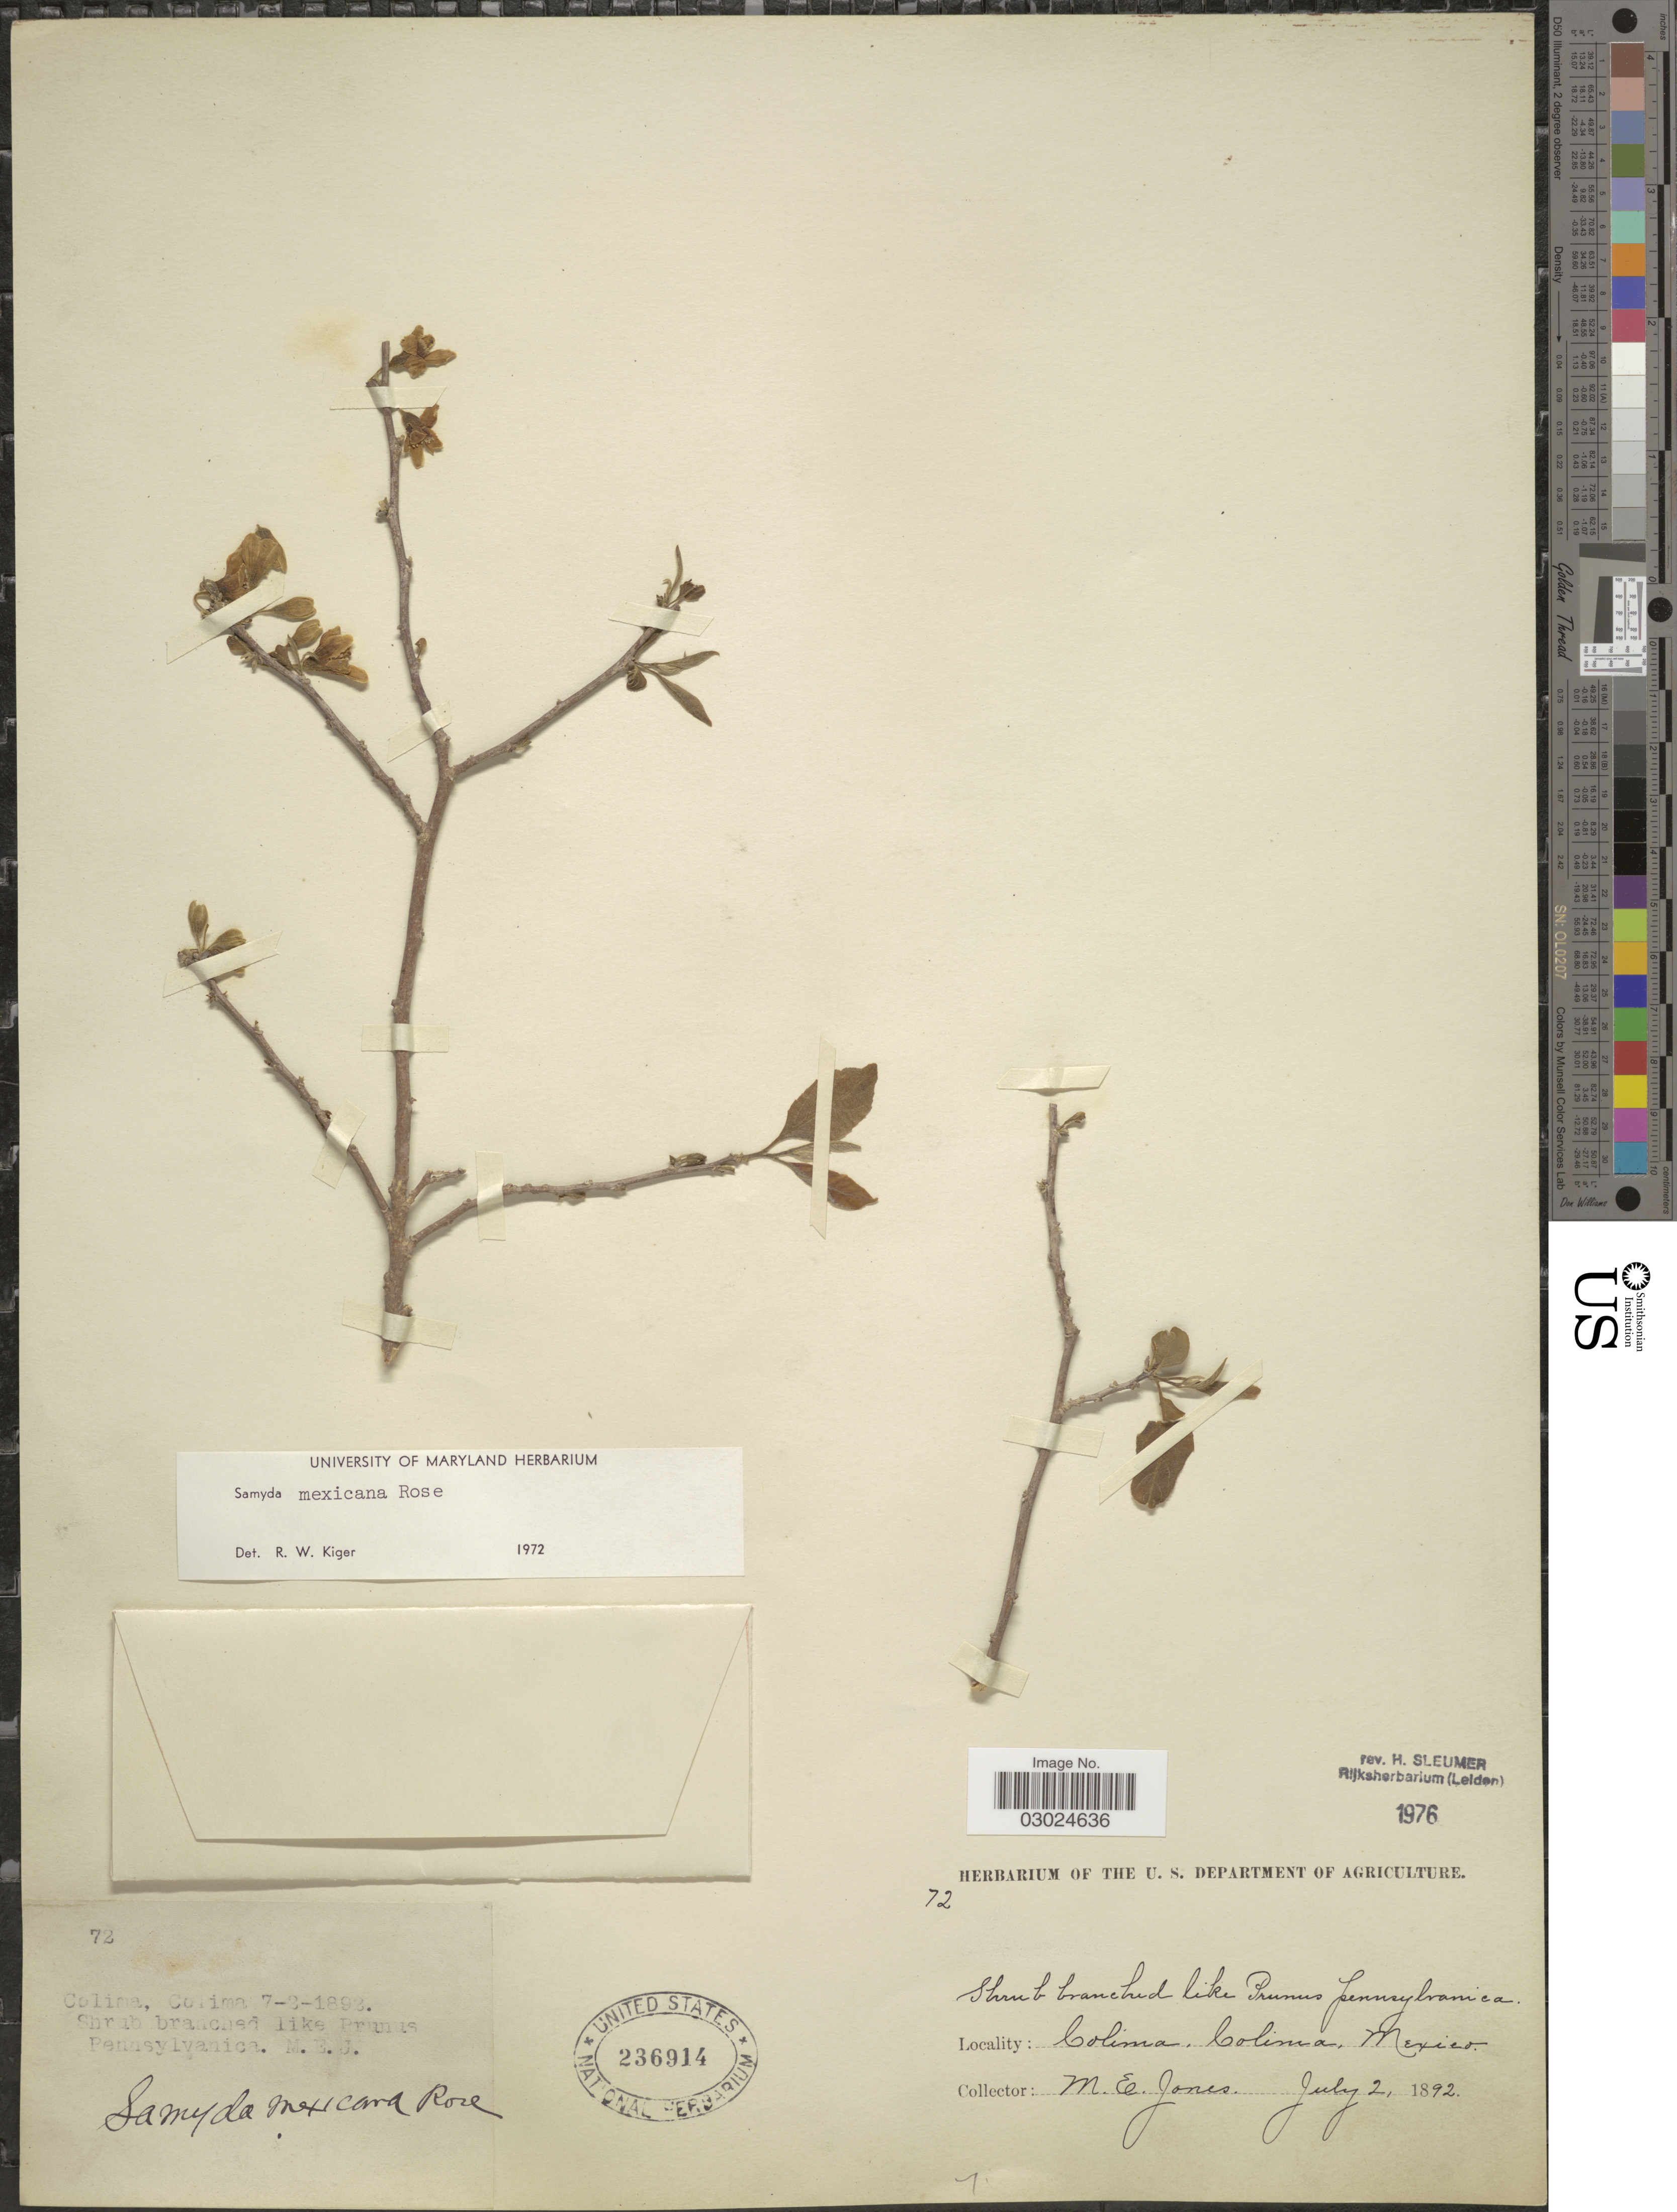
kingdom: Plantae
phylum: Tracheophyta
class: Magnoliopsida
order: Malpighiales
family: Salicaceae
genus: Casearia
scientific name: Casearia mexicana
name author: (Rose) T. Samar. & M.H. Alford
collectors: M. E. Jones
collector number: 72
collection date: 1892-07-02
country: Mexico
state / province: Colima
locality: Colima.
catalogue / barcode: US 236914